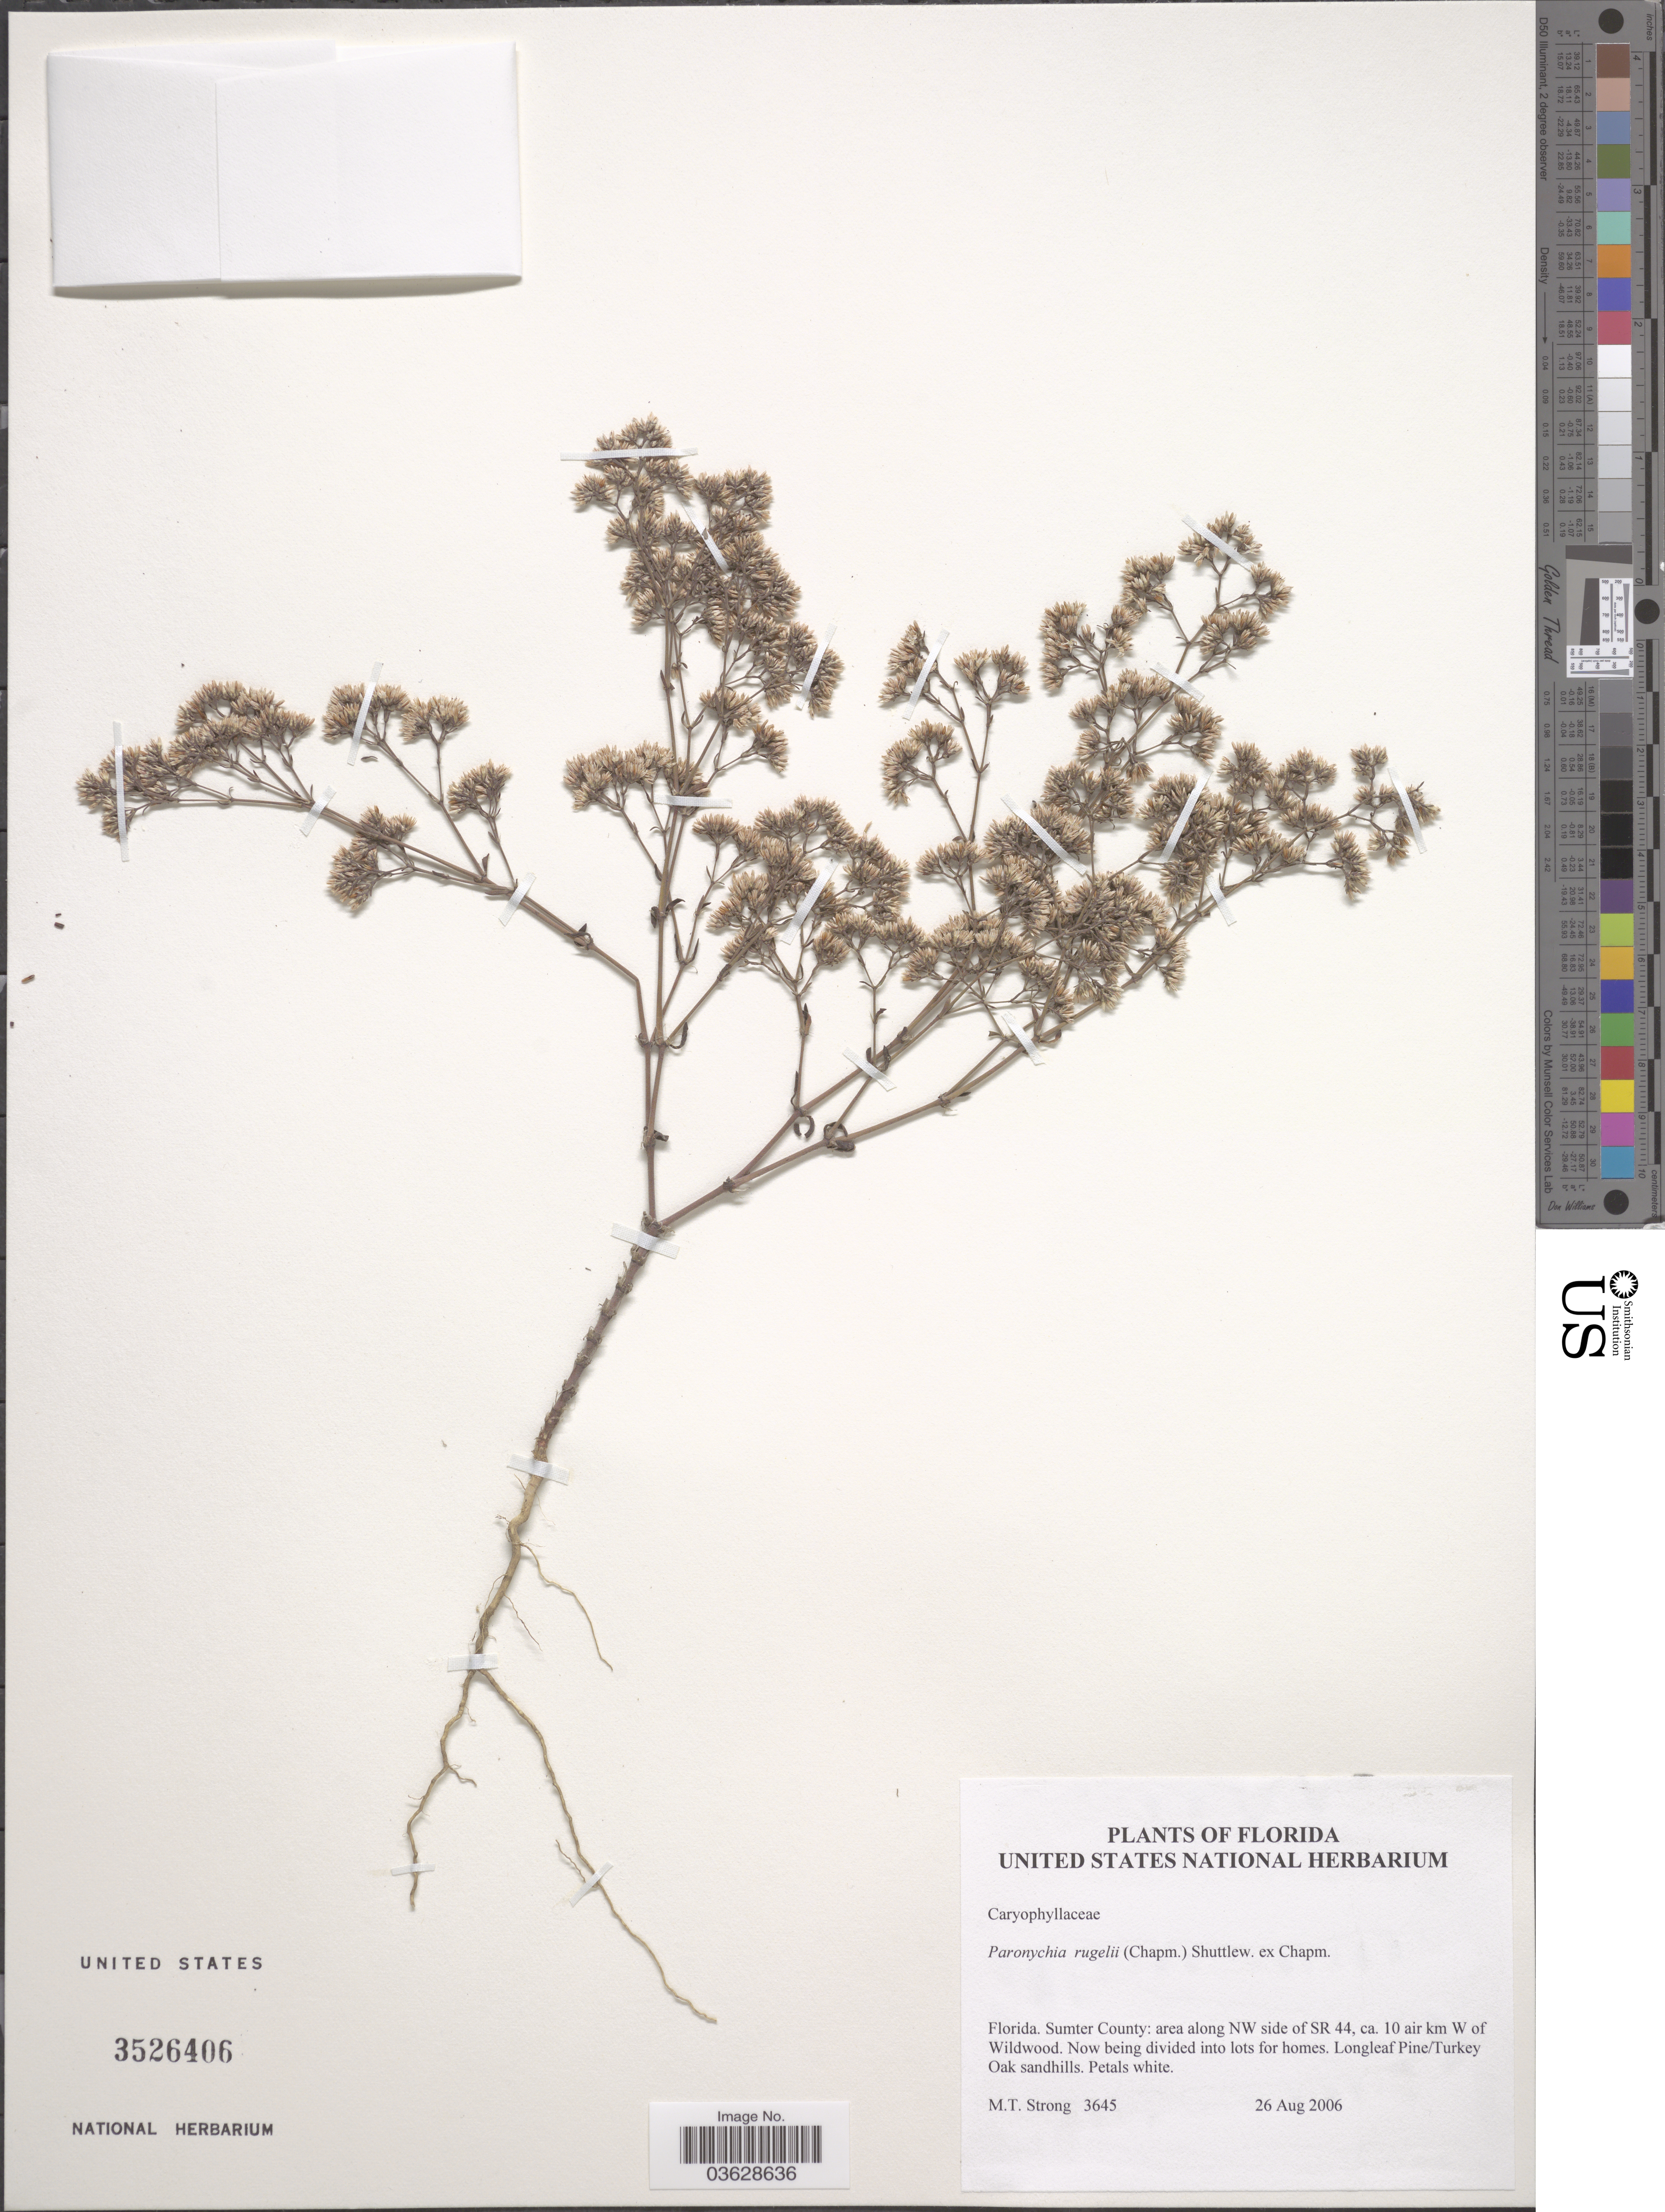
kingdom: Plantae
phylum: Tracheophyta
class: Magnoliopsida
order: Caryophyllales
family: Caryophyllaceae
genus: Paronychia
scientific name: Paronychia rugelii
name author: (Chapm.) Shuttlew. ex Chapm.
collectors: M. T. Strong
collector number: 3645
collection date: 2006-08-26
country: United States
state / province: Florida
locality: Sumter County: area along NW side of SR 44, ca. 10 air km W of Wildwood. Longleaf Pine/Turkey Oak sandhills.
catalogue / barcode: US 3526406